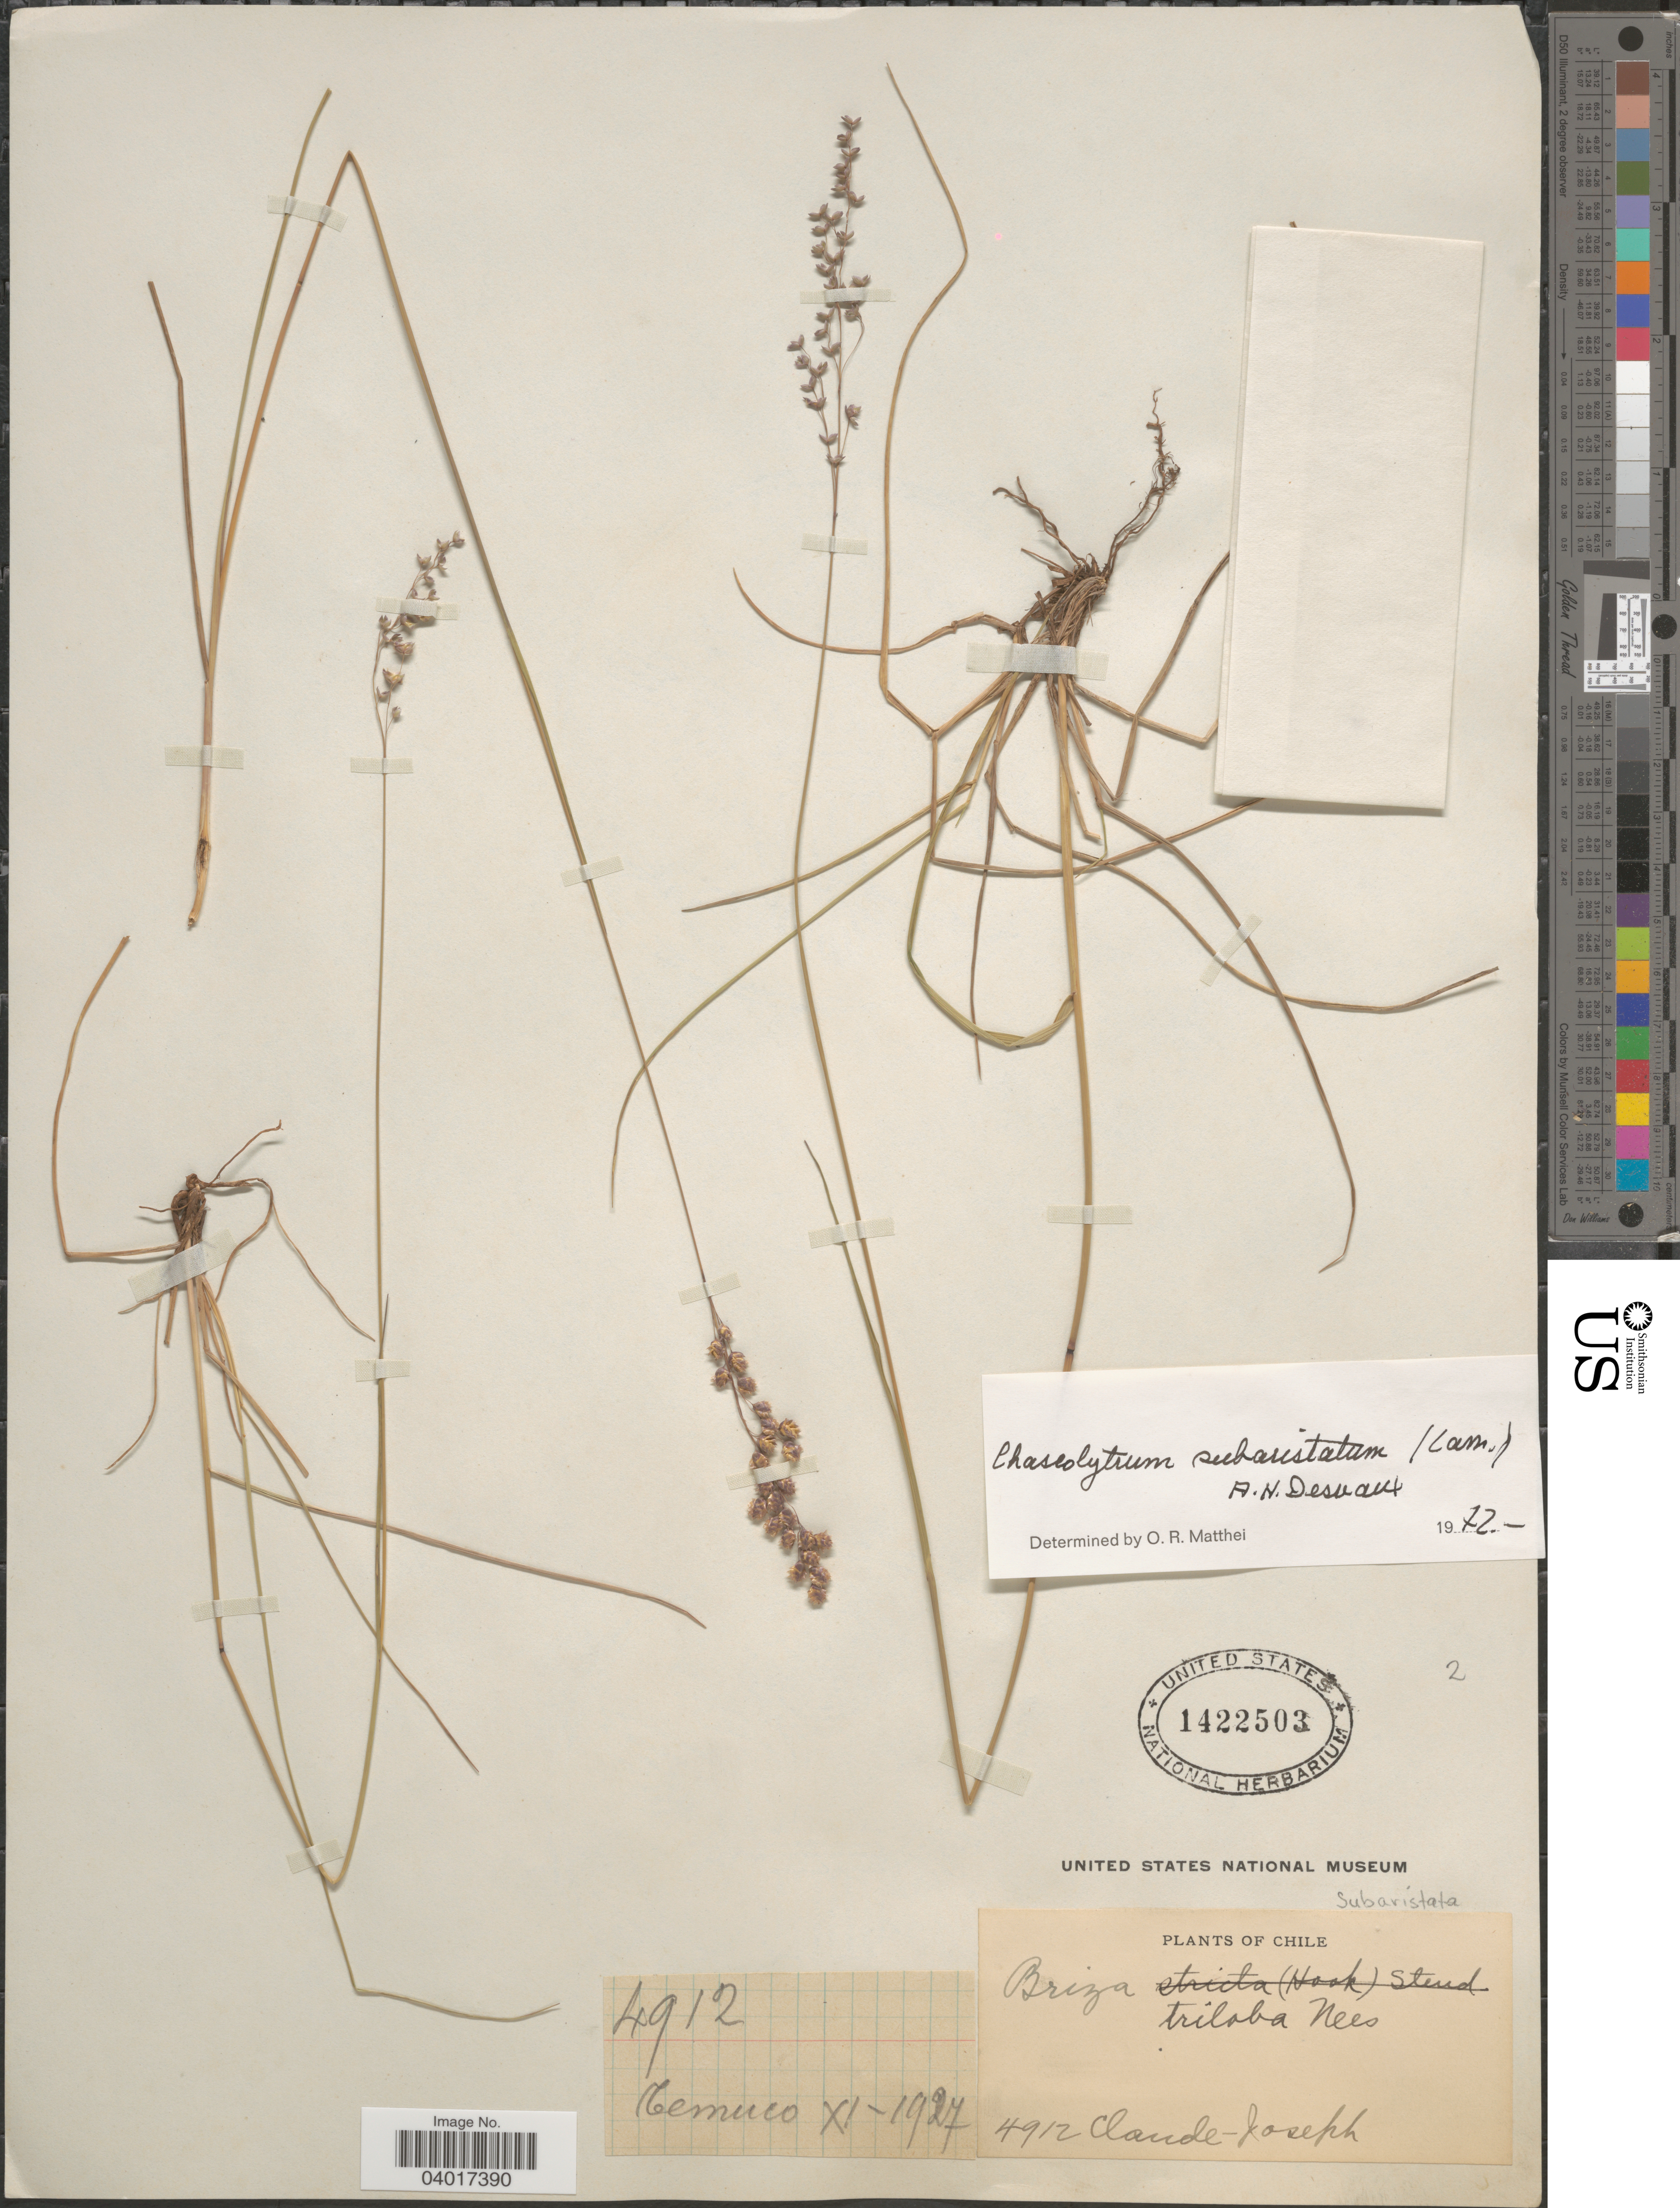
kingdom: Plantae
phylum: Tracheophyta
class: Liliopsida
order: Poales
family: Poaceae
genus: Chascolytrum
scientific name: Chascolytrum subaristatum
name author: (Lam.) Desv.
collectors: Bro. Claude-Joseph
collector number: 4912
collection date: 1927-11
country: Chile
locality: Temuco.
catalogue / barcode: US 1422503